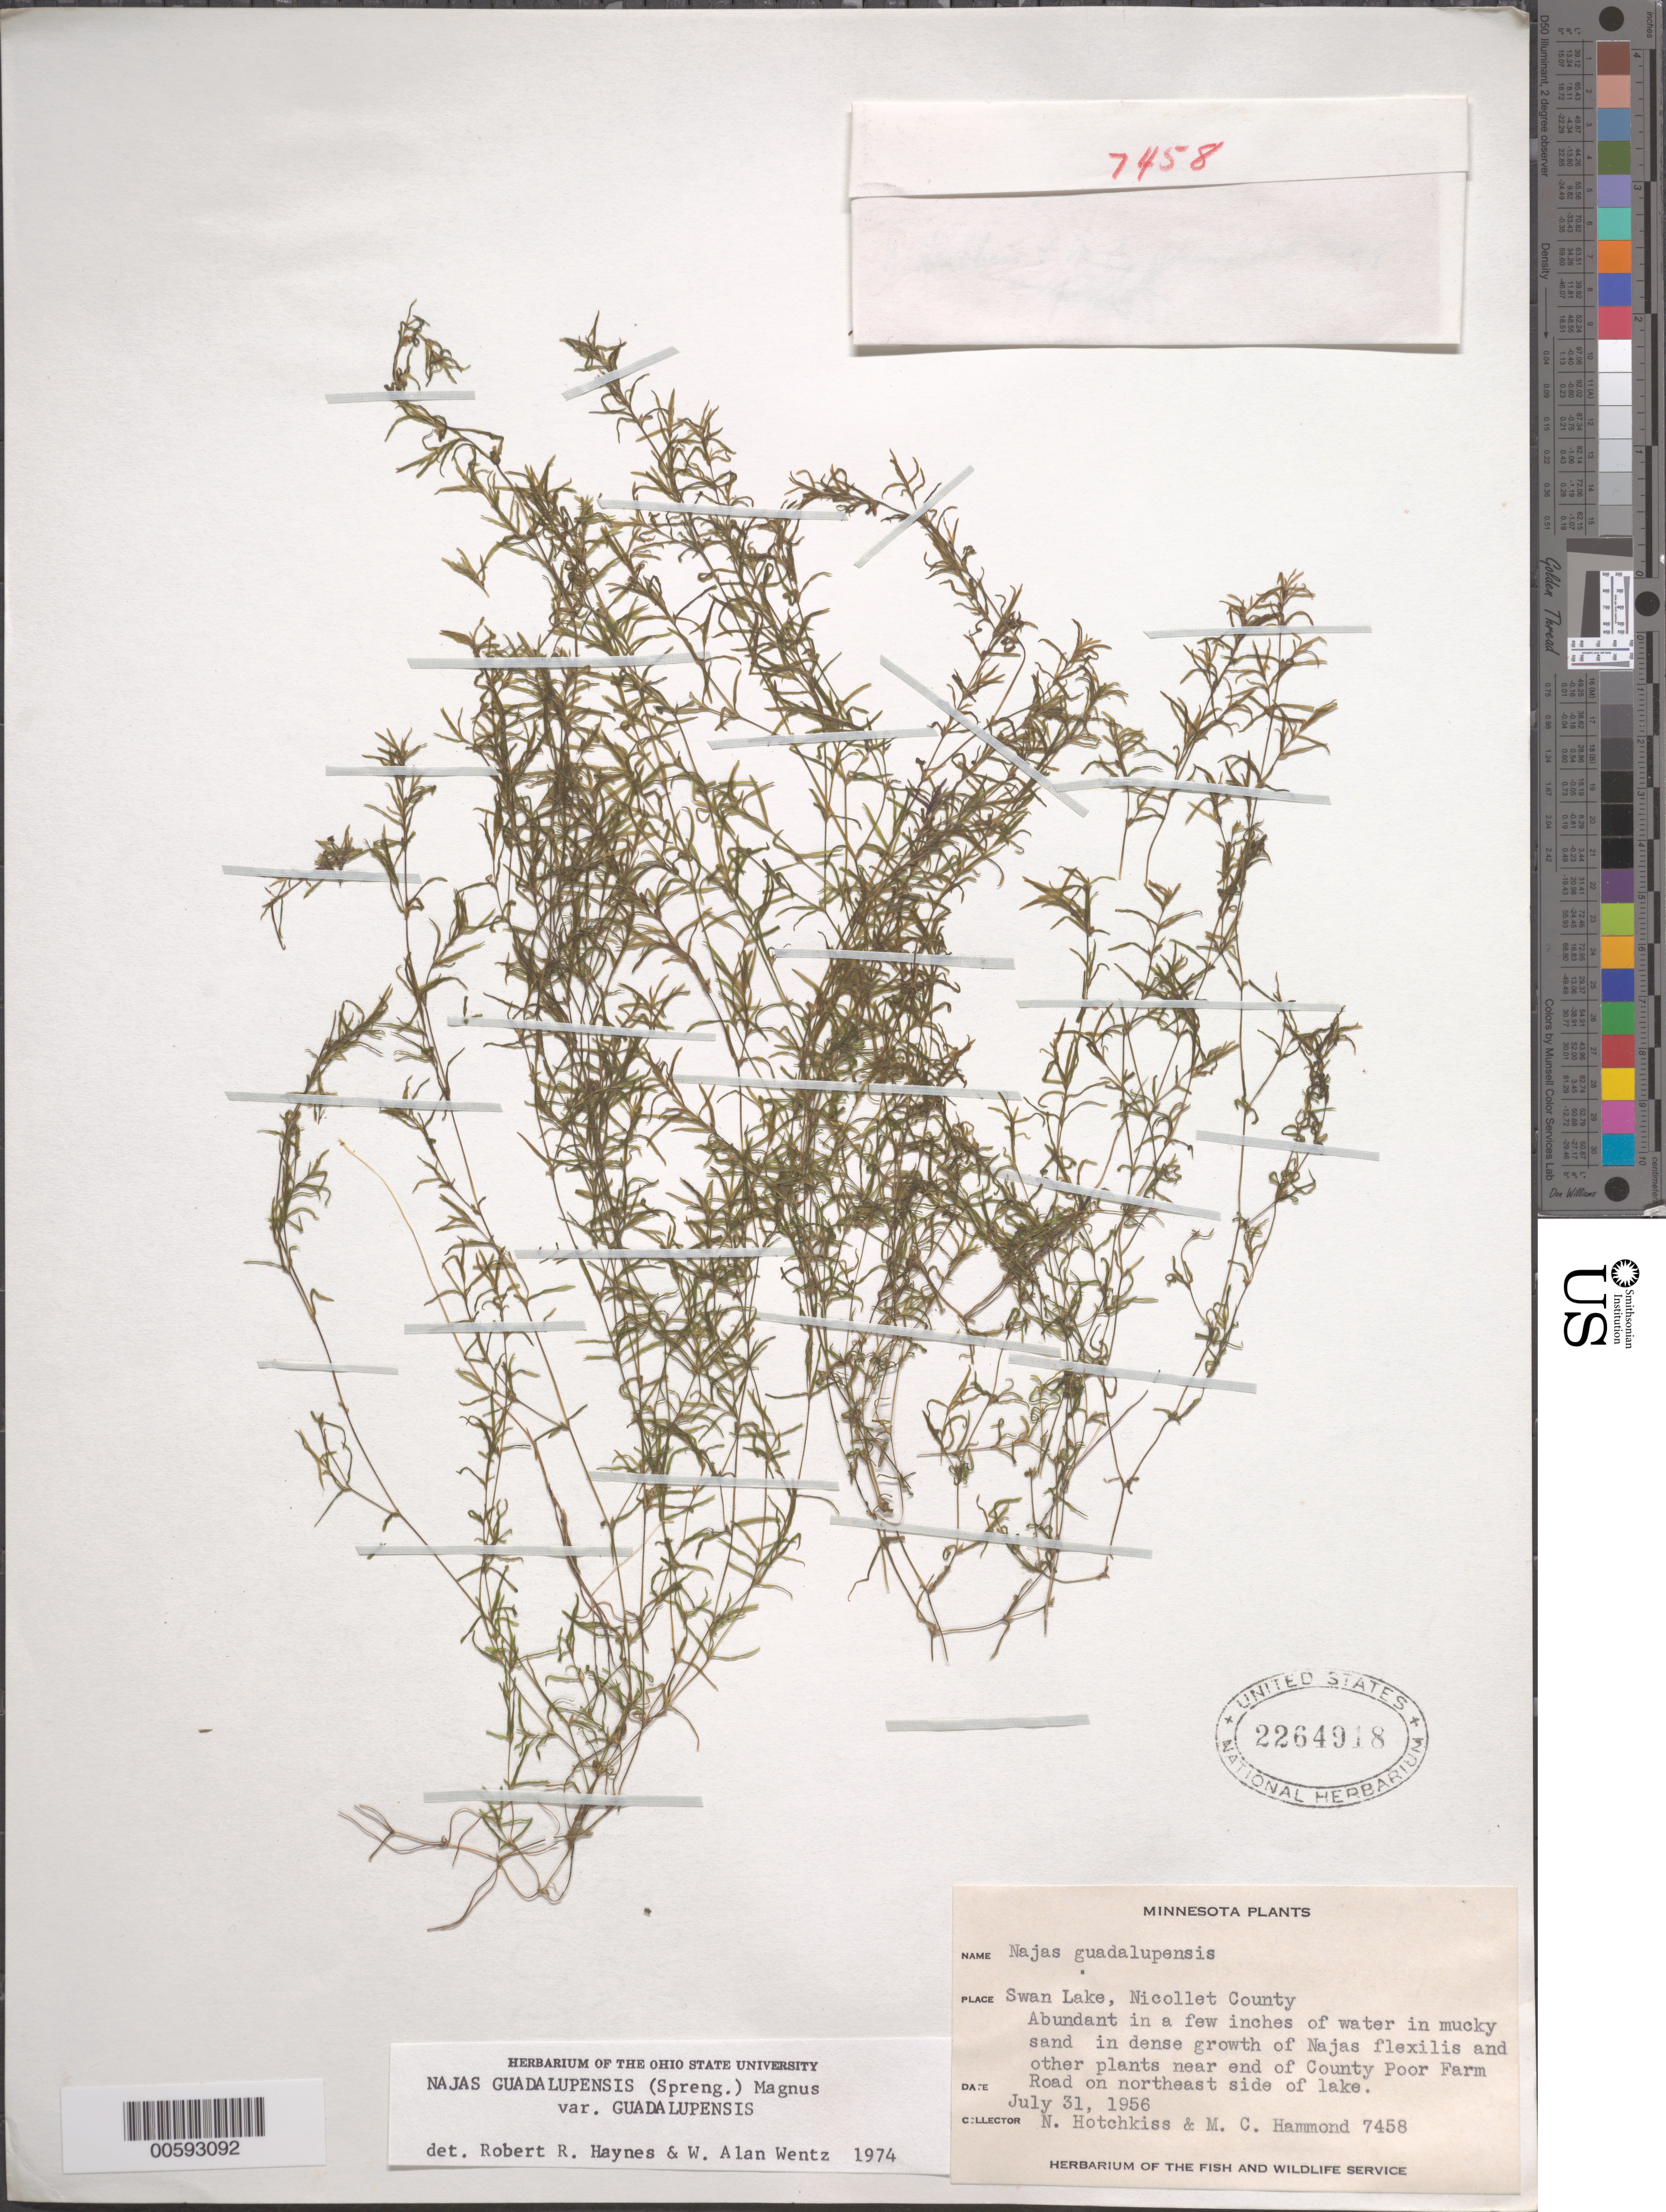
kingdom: Plantae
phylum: Tracheophyta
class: Liliopsida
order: Alismatales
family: Hydrocharitaceae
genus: Najas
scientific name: Najas guadalupensis var. guadalupensis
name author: (Spreng.) Magnus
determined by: Haynes, R. R.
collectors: N. Hotchkiss & M. Hammond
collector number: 7458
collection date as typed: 31 Jul 1956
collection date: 1956-07-31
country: United States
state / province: Minnesota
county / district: Nicollet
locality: Swan Lake, near end of County Poor Farm Road on NE side of lake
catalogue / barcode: US 2264918